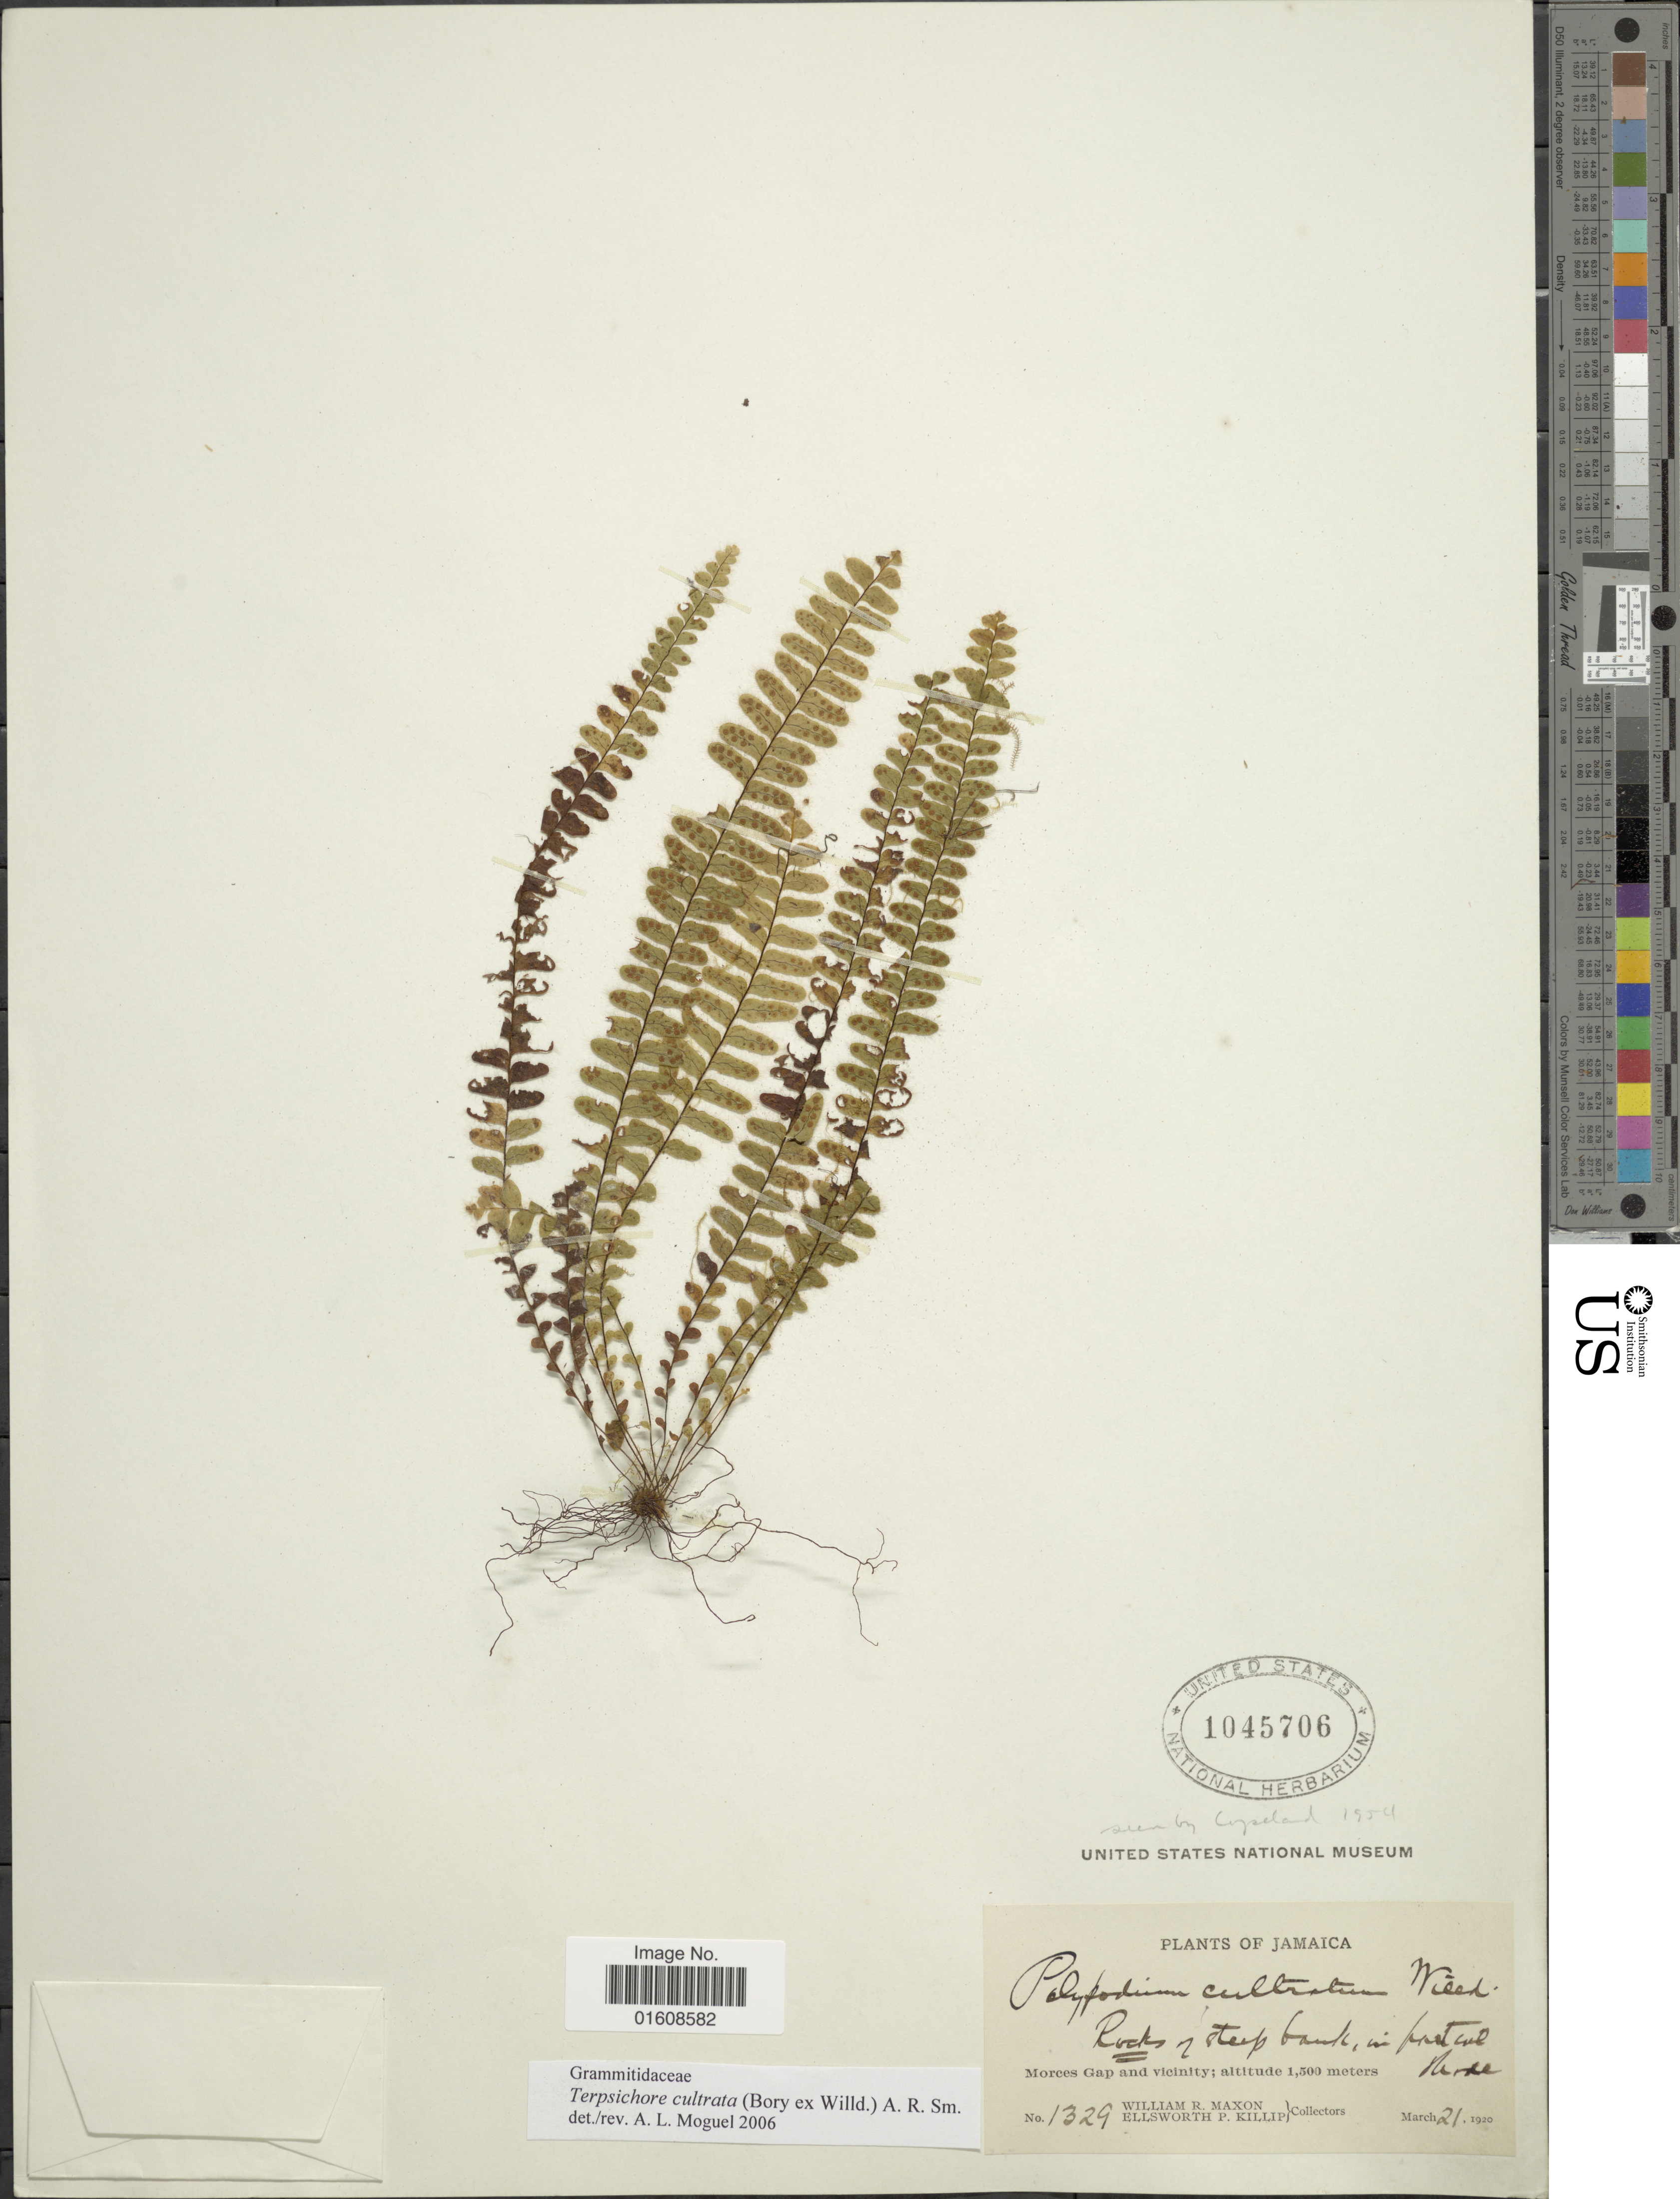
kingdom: Plantae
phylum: Tracheophyta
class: Polypodiopsida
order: Polypodiales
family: Polypodiaceae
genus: Alansmia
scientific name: Alansmia cultrata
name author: (Bory ex Willd.) Moguel & M. Kessler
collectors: W. R. Maxon & E. P. Killip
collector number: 1329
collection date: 1920-03-21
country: Jamaica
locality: Morces Gap and vicinity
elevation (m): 1500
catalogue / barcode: US 1045706